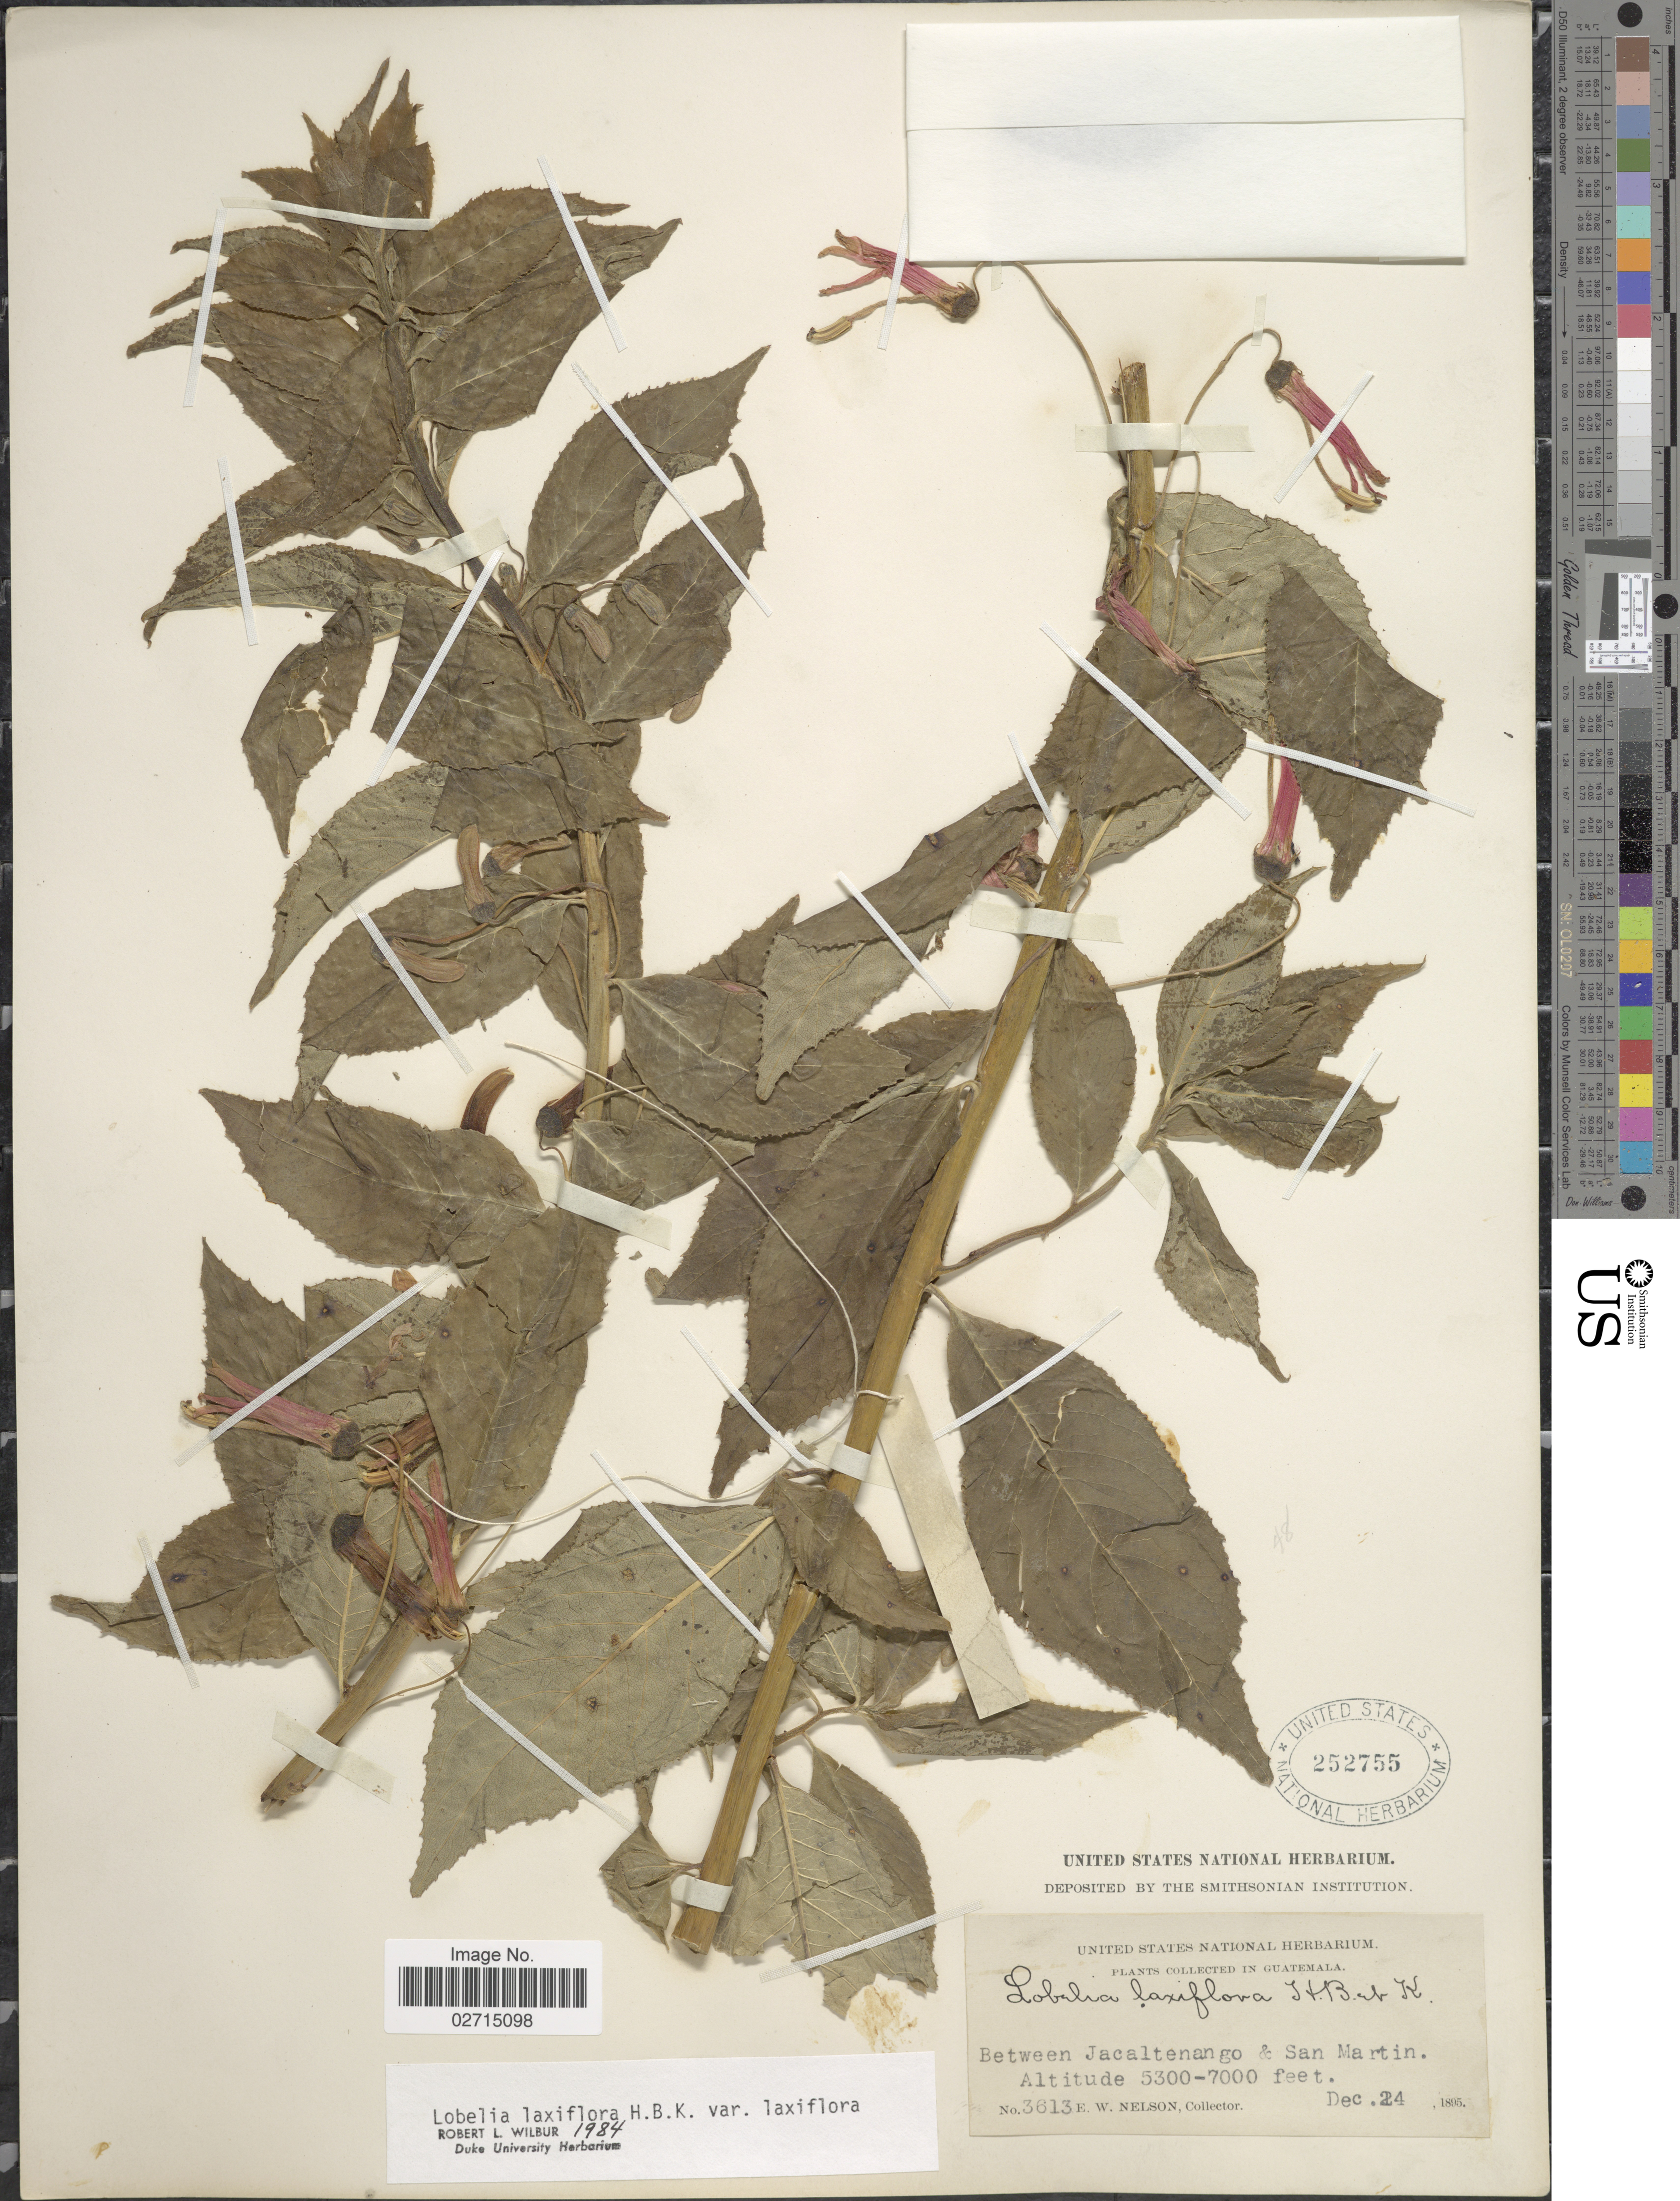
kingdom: Plantae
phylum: Tracheophyta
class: Magnoliopsida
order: Asterales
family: Campanulaceae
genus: Lobelia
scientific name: Lobelia laxiflora subsp. laxiflora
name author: Kunth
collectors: E. W. Nelson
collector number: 3613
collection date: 1895-12-24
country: Guatemala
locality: Between Jacaltenango & San Martin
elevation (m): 1615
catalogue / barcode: US 252755